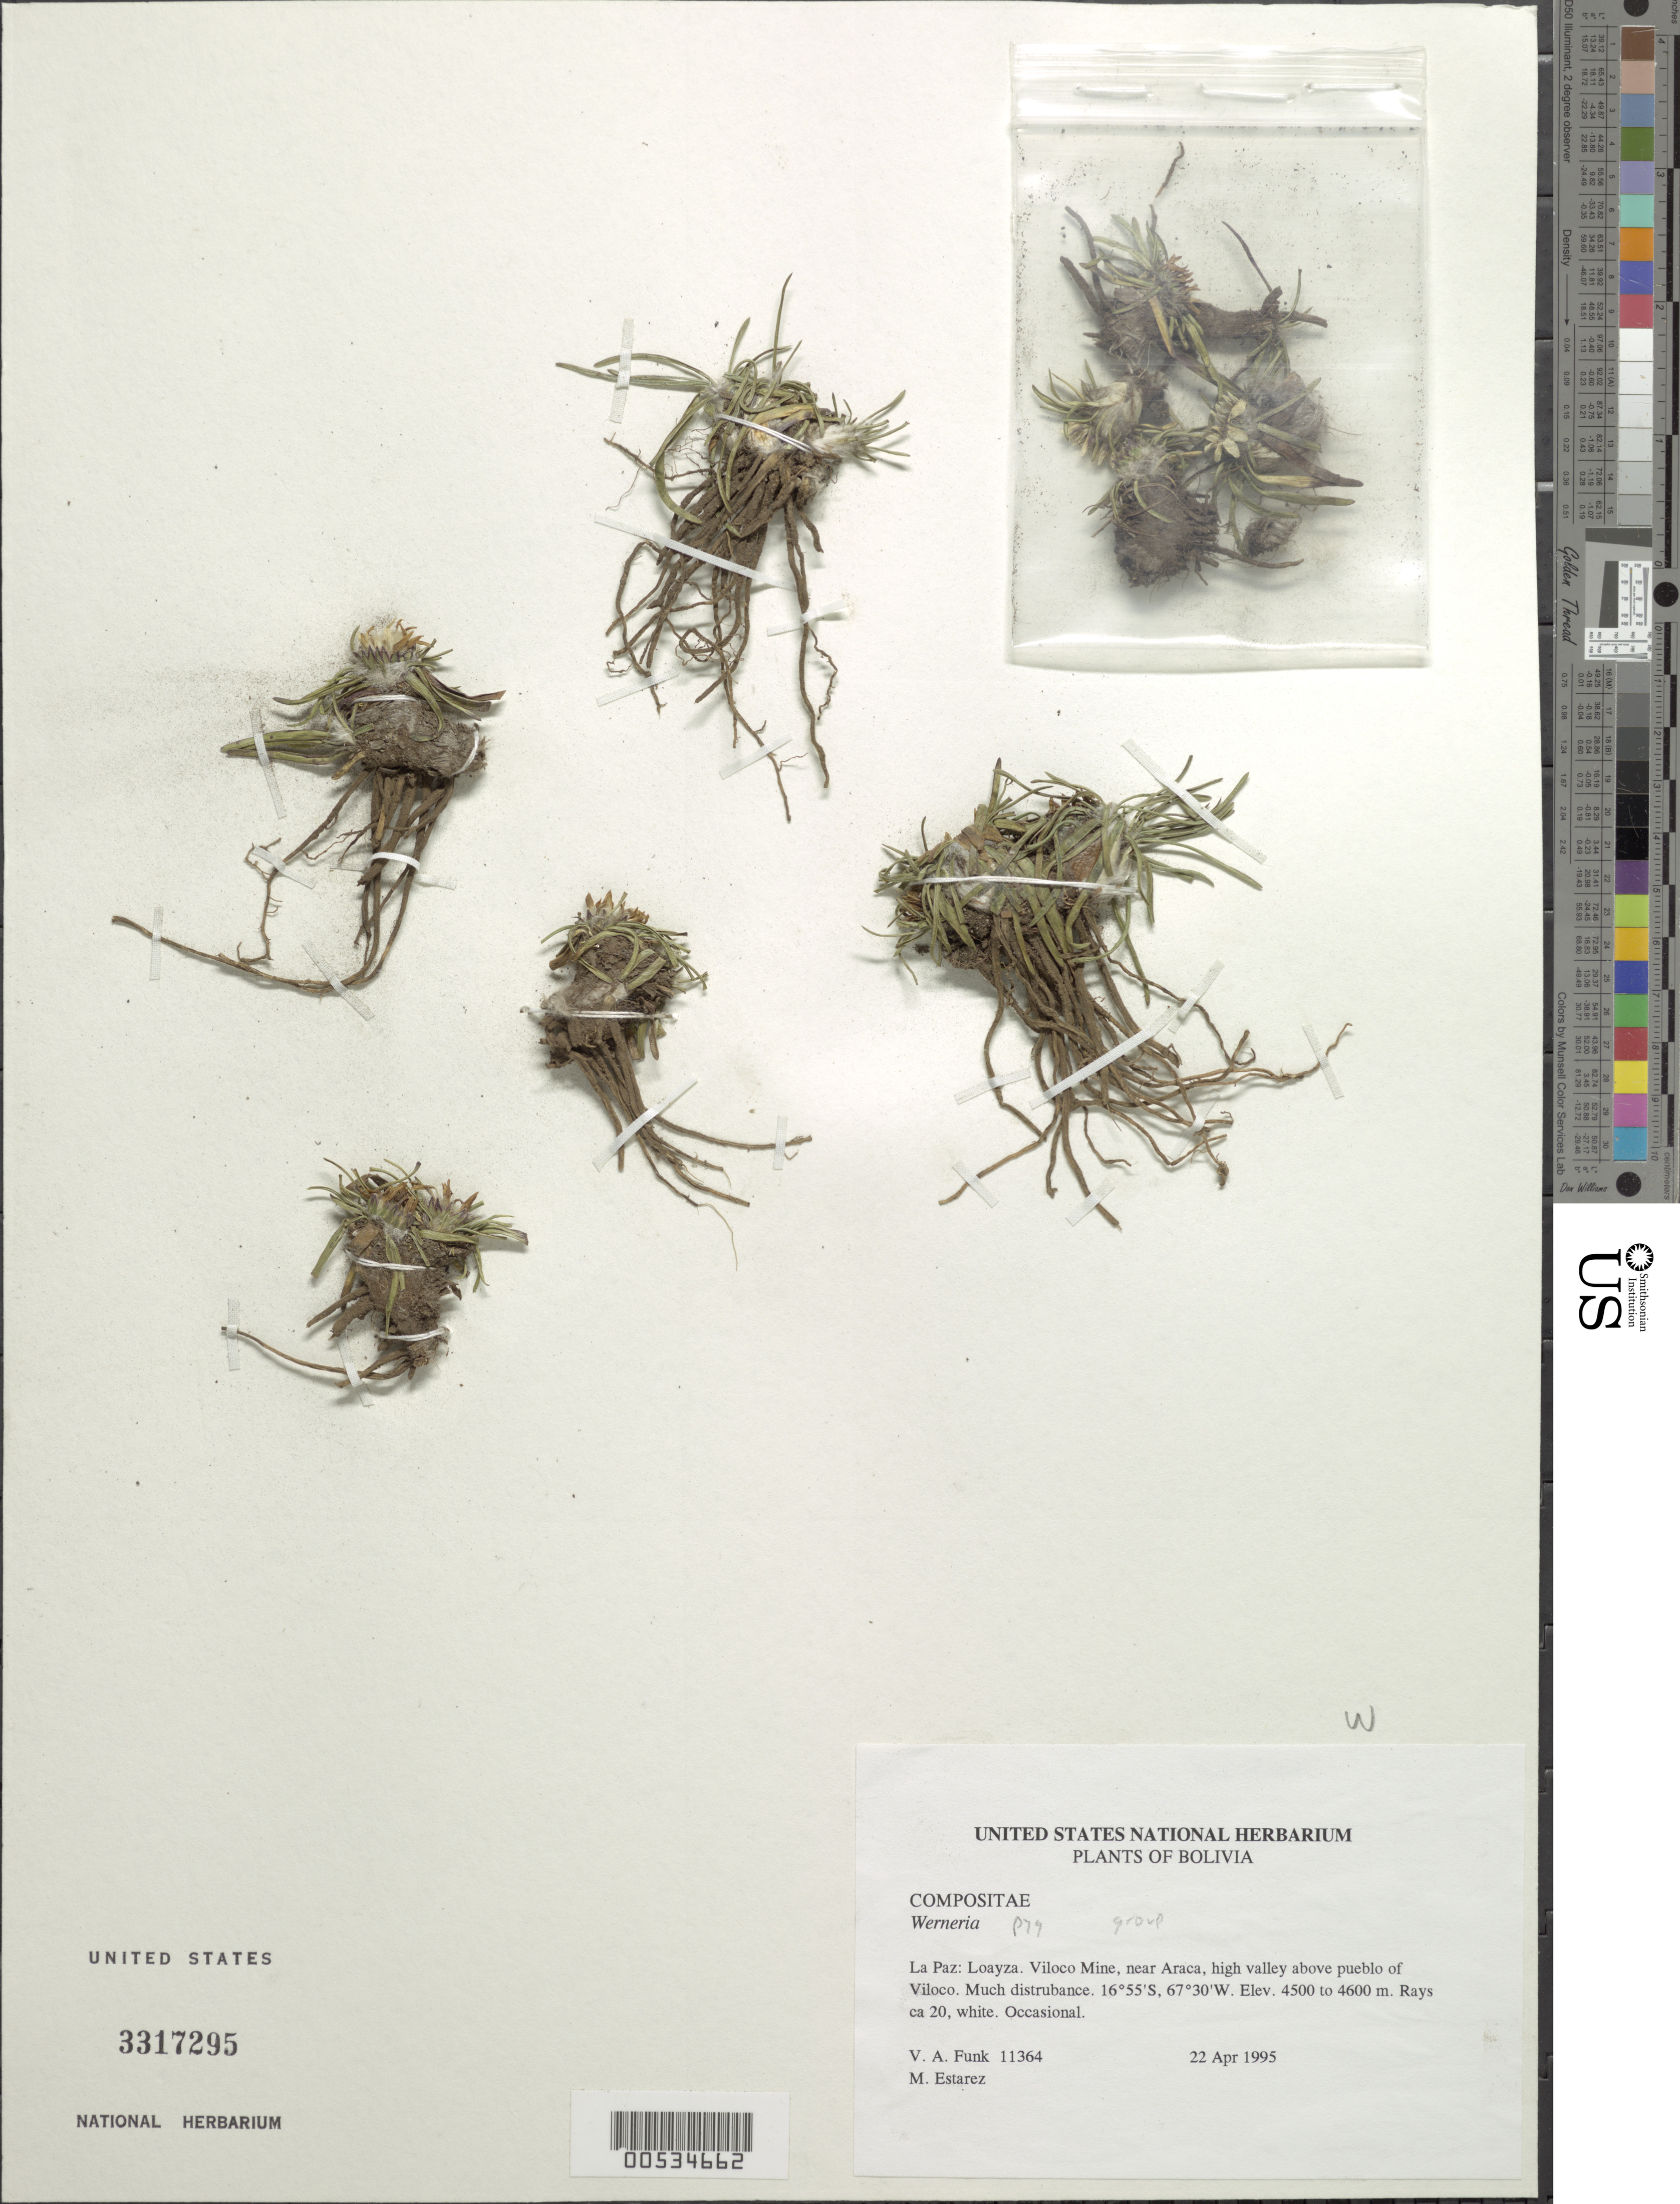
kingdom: Plantae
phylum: Tracheophyta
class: Magnoliopsida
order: Asterales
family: Asteraceae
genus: Werneria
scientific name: Werneria apiculata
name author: Sch. Bip.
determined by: Calvo, Joel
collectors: V. Funk & M. Estarez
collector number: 11364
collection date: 1995-04-22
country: Bolivia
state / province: La Paz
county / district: Loayza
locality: Viloco Mine, near Araca, high valley above pueblo of Viloco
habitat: Much disturbance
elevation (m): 4500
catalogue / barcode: US 3317295